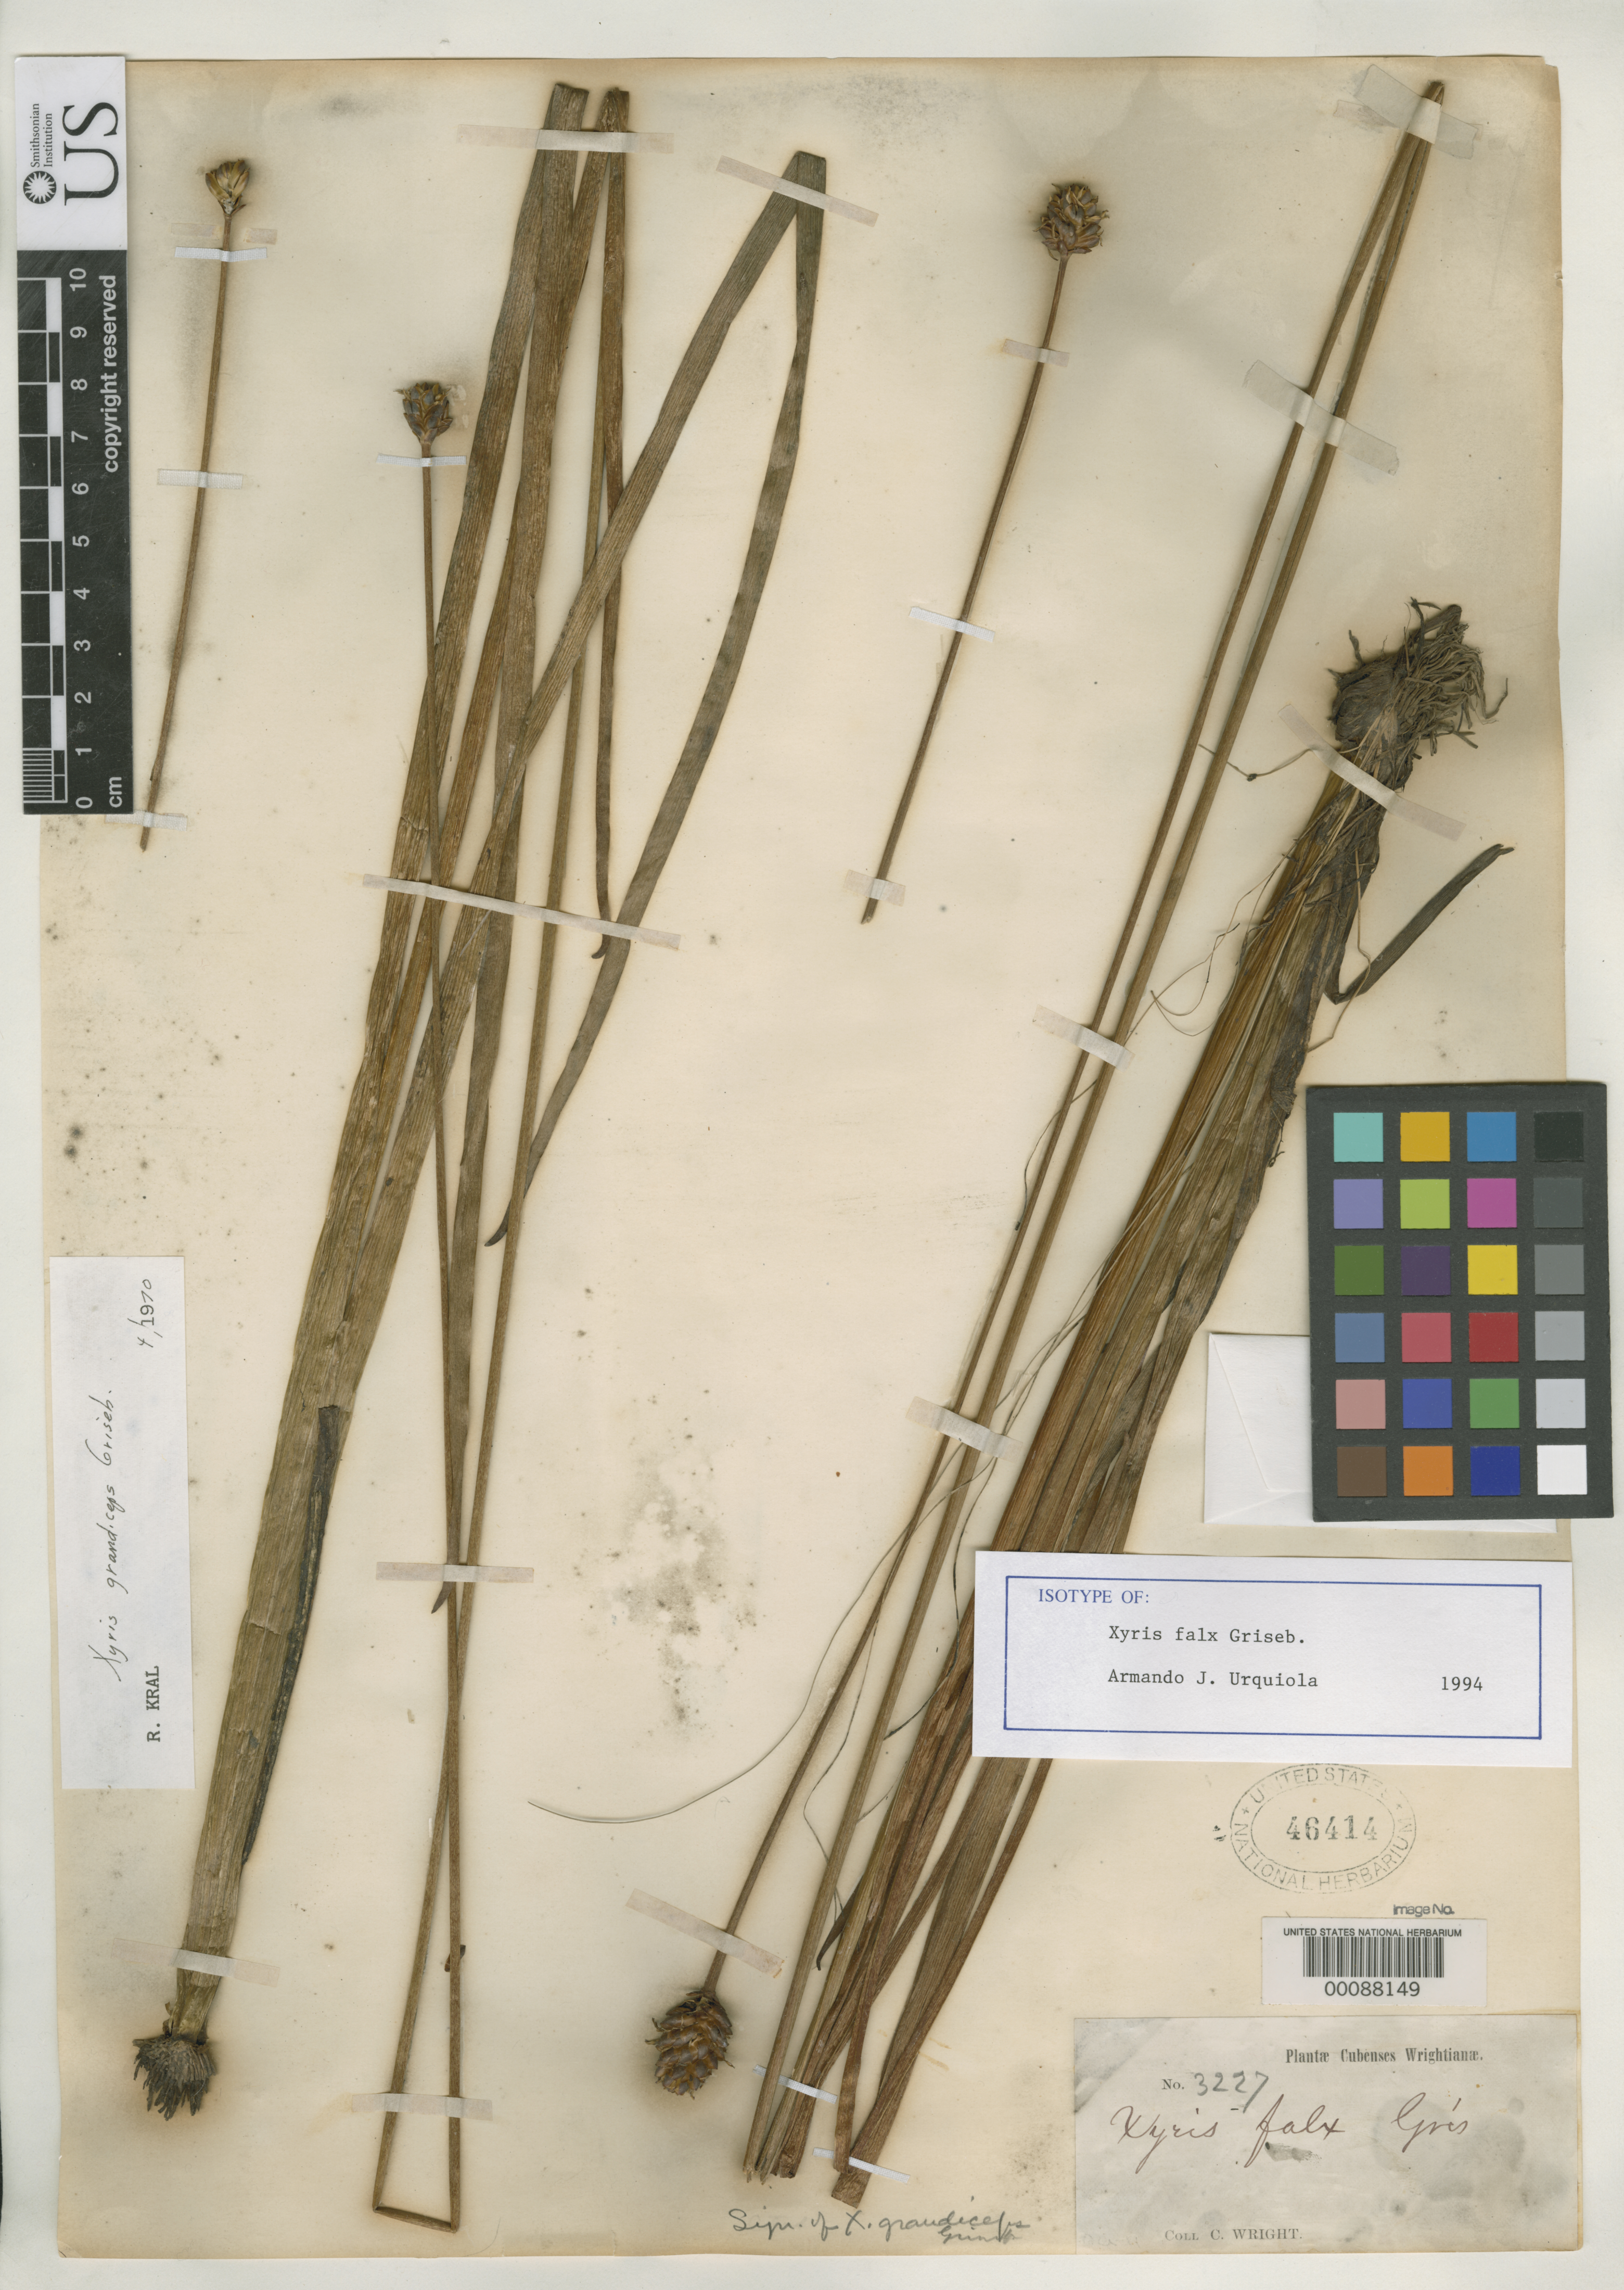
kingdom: Plantae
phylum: Tracheophyta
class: Liliopsida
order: Poales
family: Xyridaceae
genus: Xyris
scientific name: Xyris falx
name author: Griseb.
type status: Isotype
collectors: C. Wright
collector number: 3227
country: Cuba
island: Greater Antilles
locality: Western section.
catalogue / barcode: US 46414